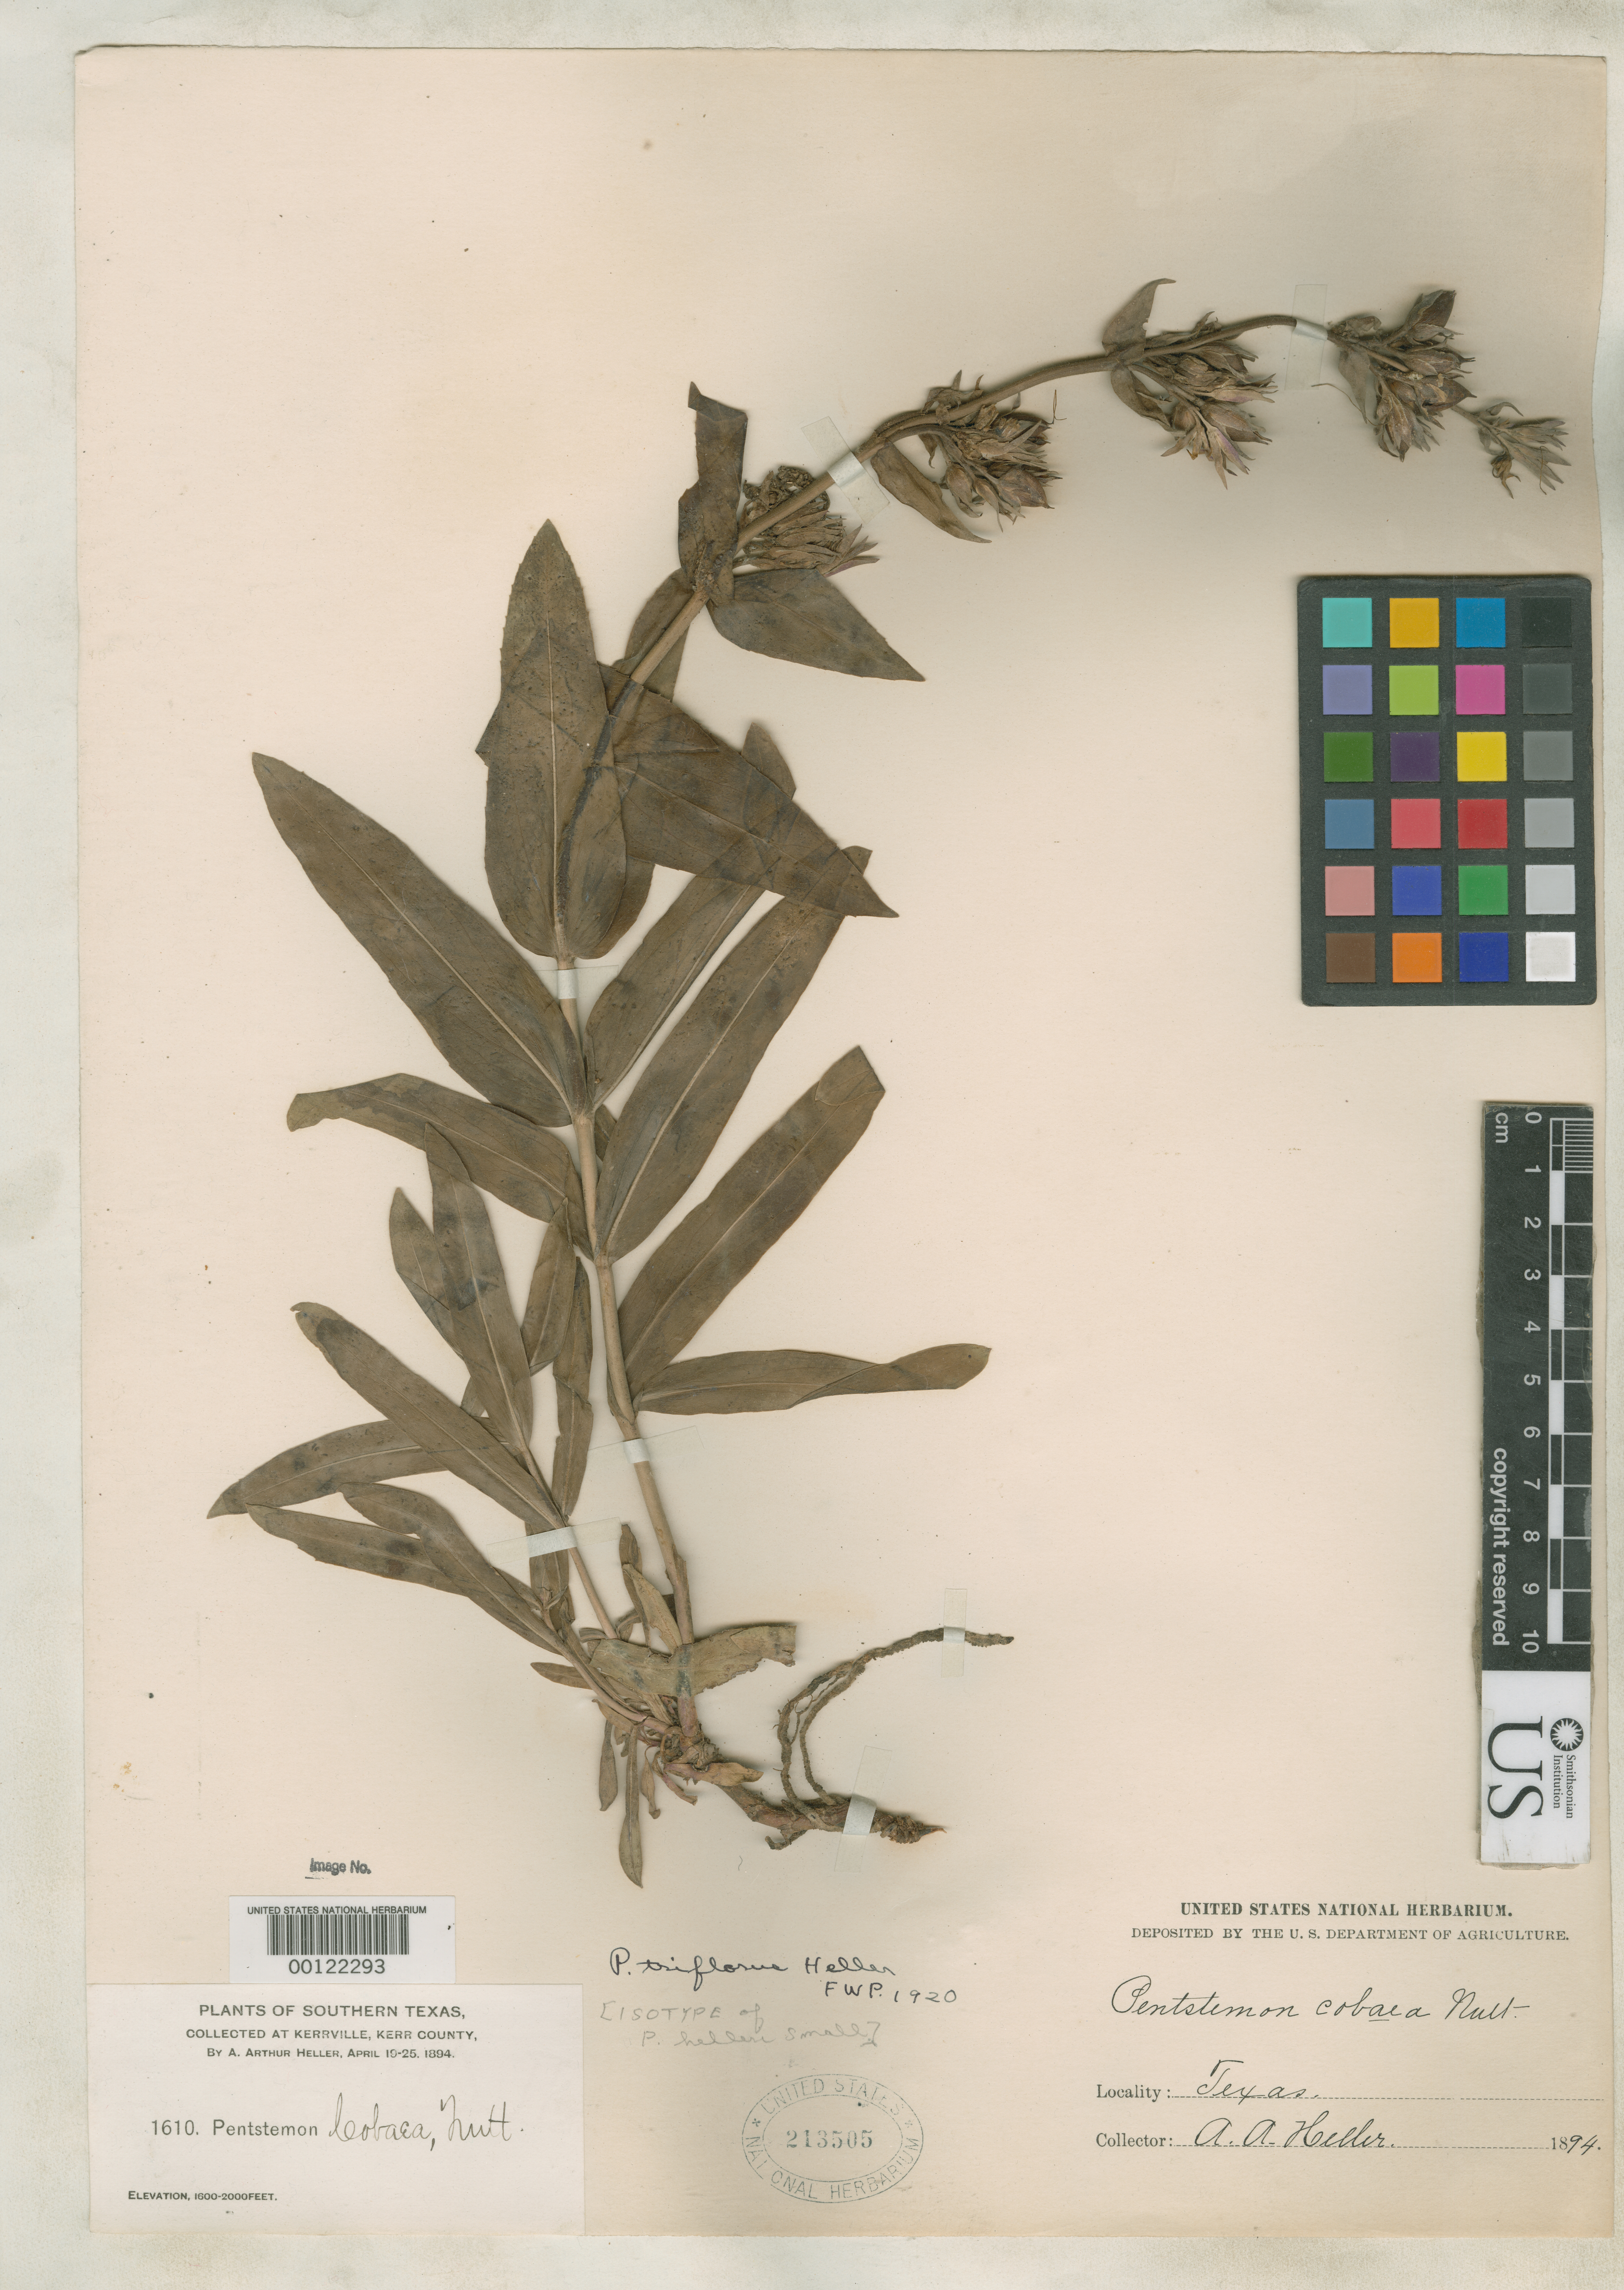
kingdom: Plantae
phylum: Tracheophyta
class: Magnoliopsida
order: Lamiales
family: Plantaginaceae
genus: Penstemon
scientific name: Penstemon helleri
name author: Small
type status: Isotype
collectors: A. A. Heller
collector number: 1610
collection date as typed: Apr 1894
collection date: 1894-04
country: United States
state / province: Texas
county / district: Kerr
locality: Kerrville.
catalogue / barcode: US 213505